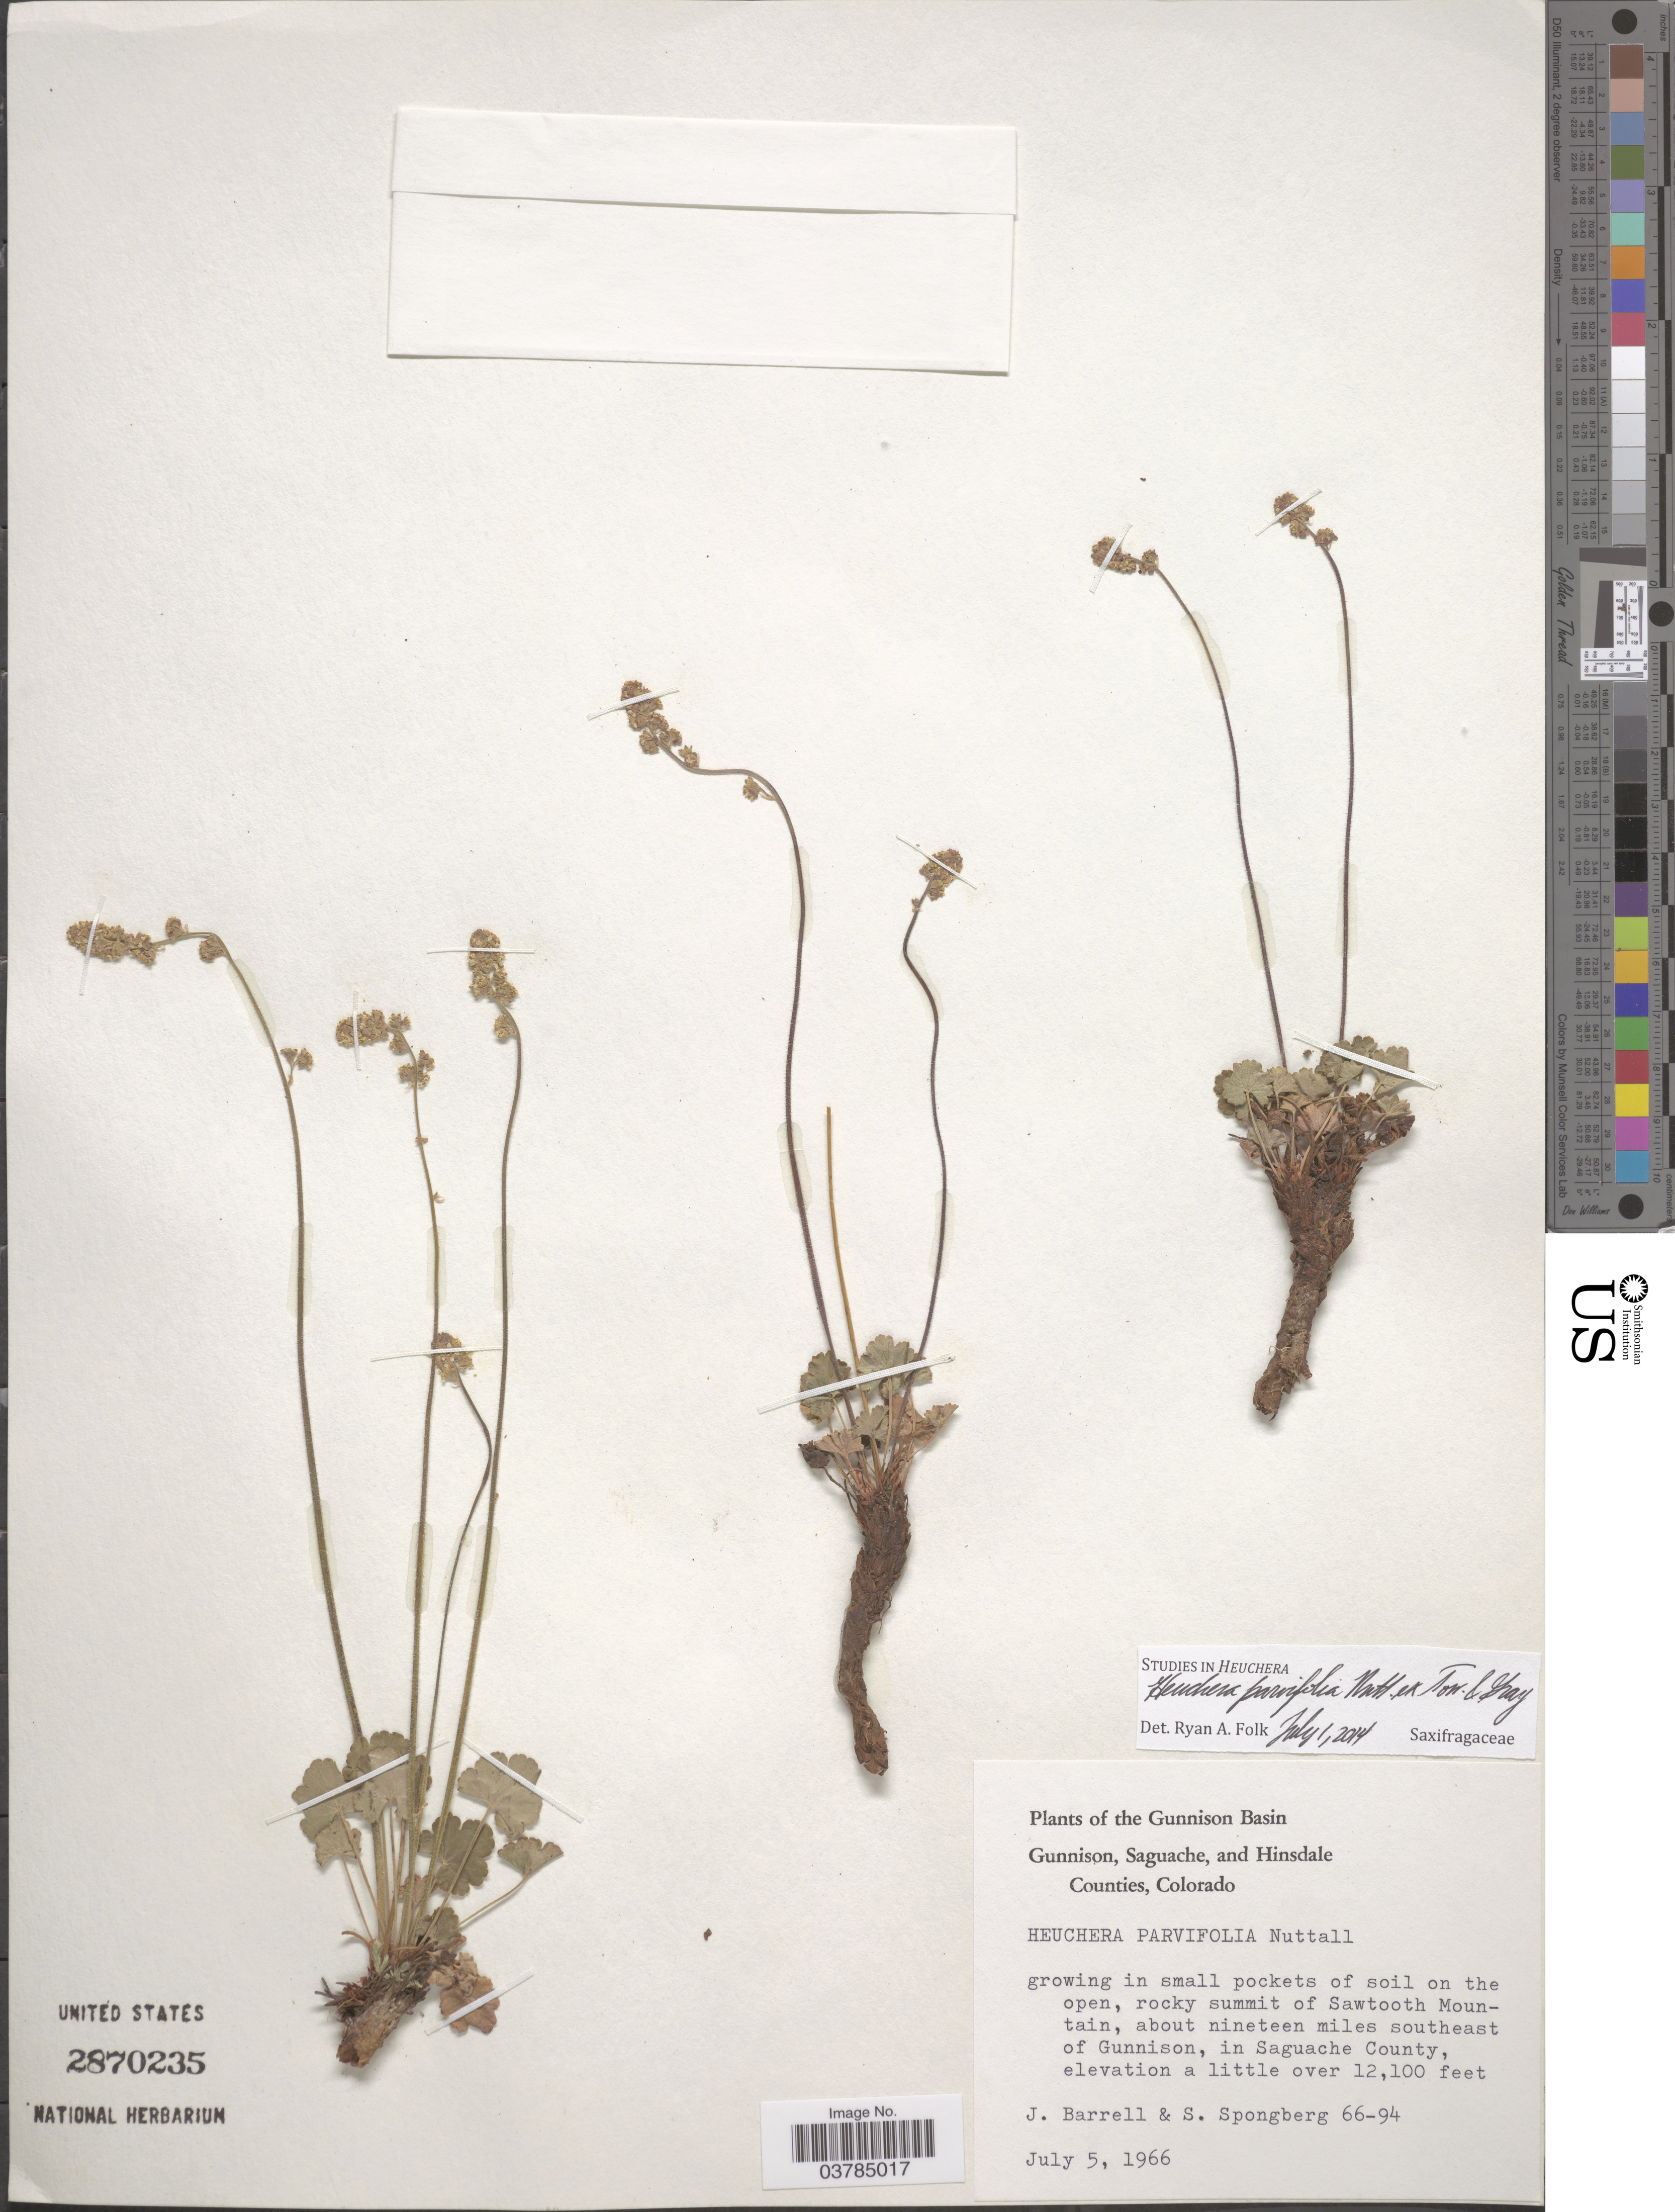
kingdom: Plantae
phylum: Tracheophyta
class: Magnoliopsida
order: Saxifragales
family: Saxifragaceae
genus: Heuchera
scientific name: Heuchera parvifolia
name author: Nutt.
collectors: J. Barrell & S. A.Spongberg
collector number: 66-94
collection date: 1966-07-05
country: United States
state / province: Colorado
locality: The Gunnison Basin. Growing in small pockets of soil on the open, rocky summit of Sawtooth Mountain, about nineteen miles southeast of Gunnison, in Saguache County.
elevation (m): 3688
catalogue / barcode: US 2870235